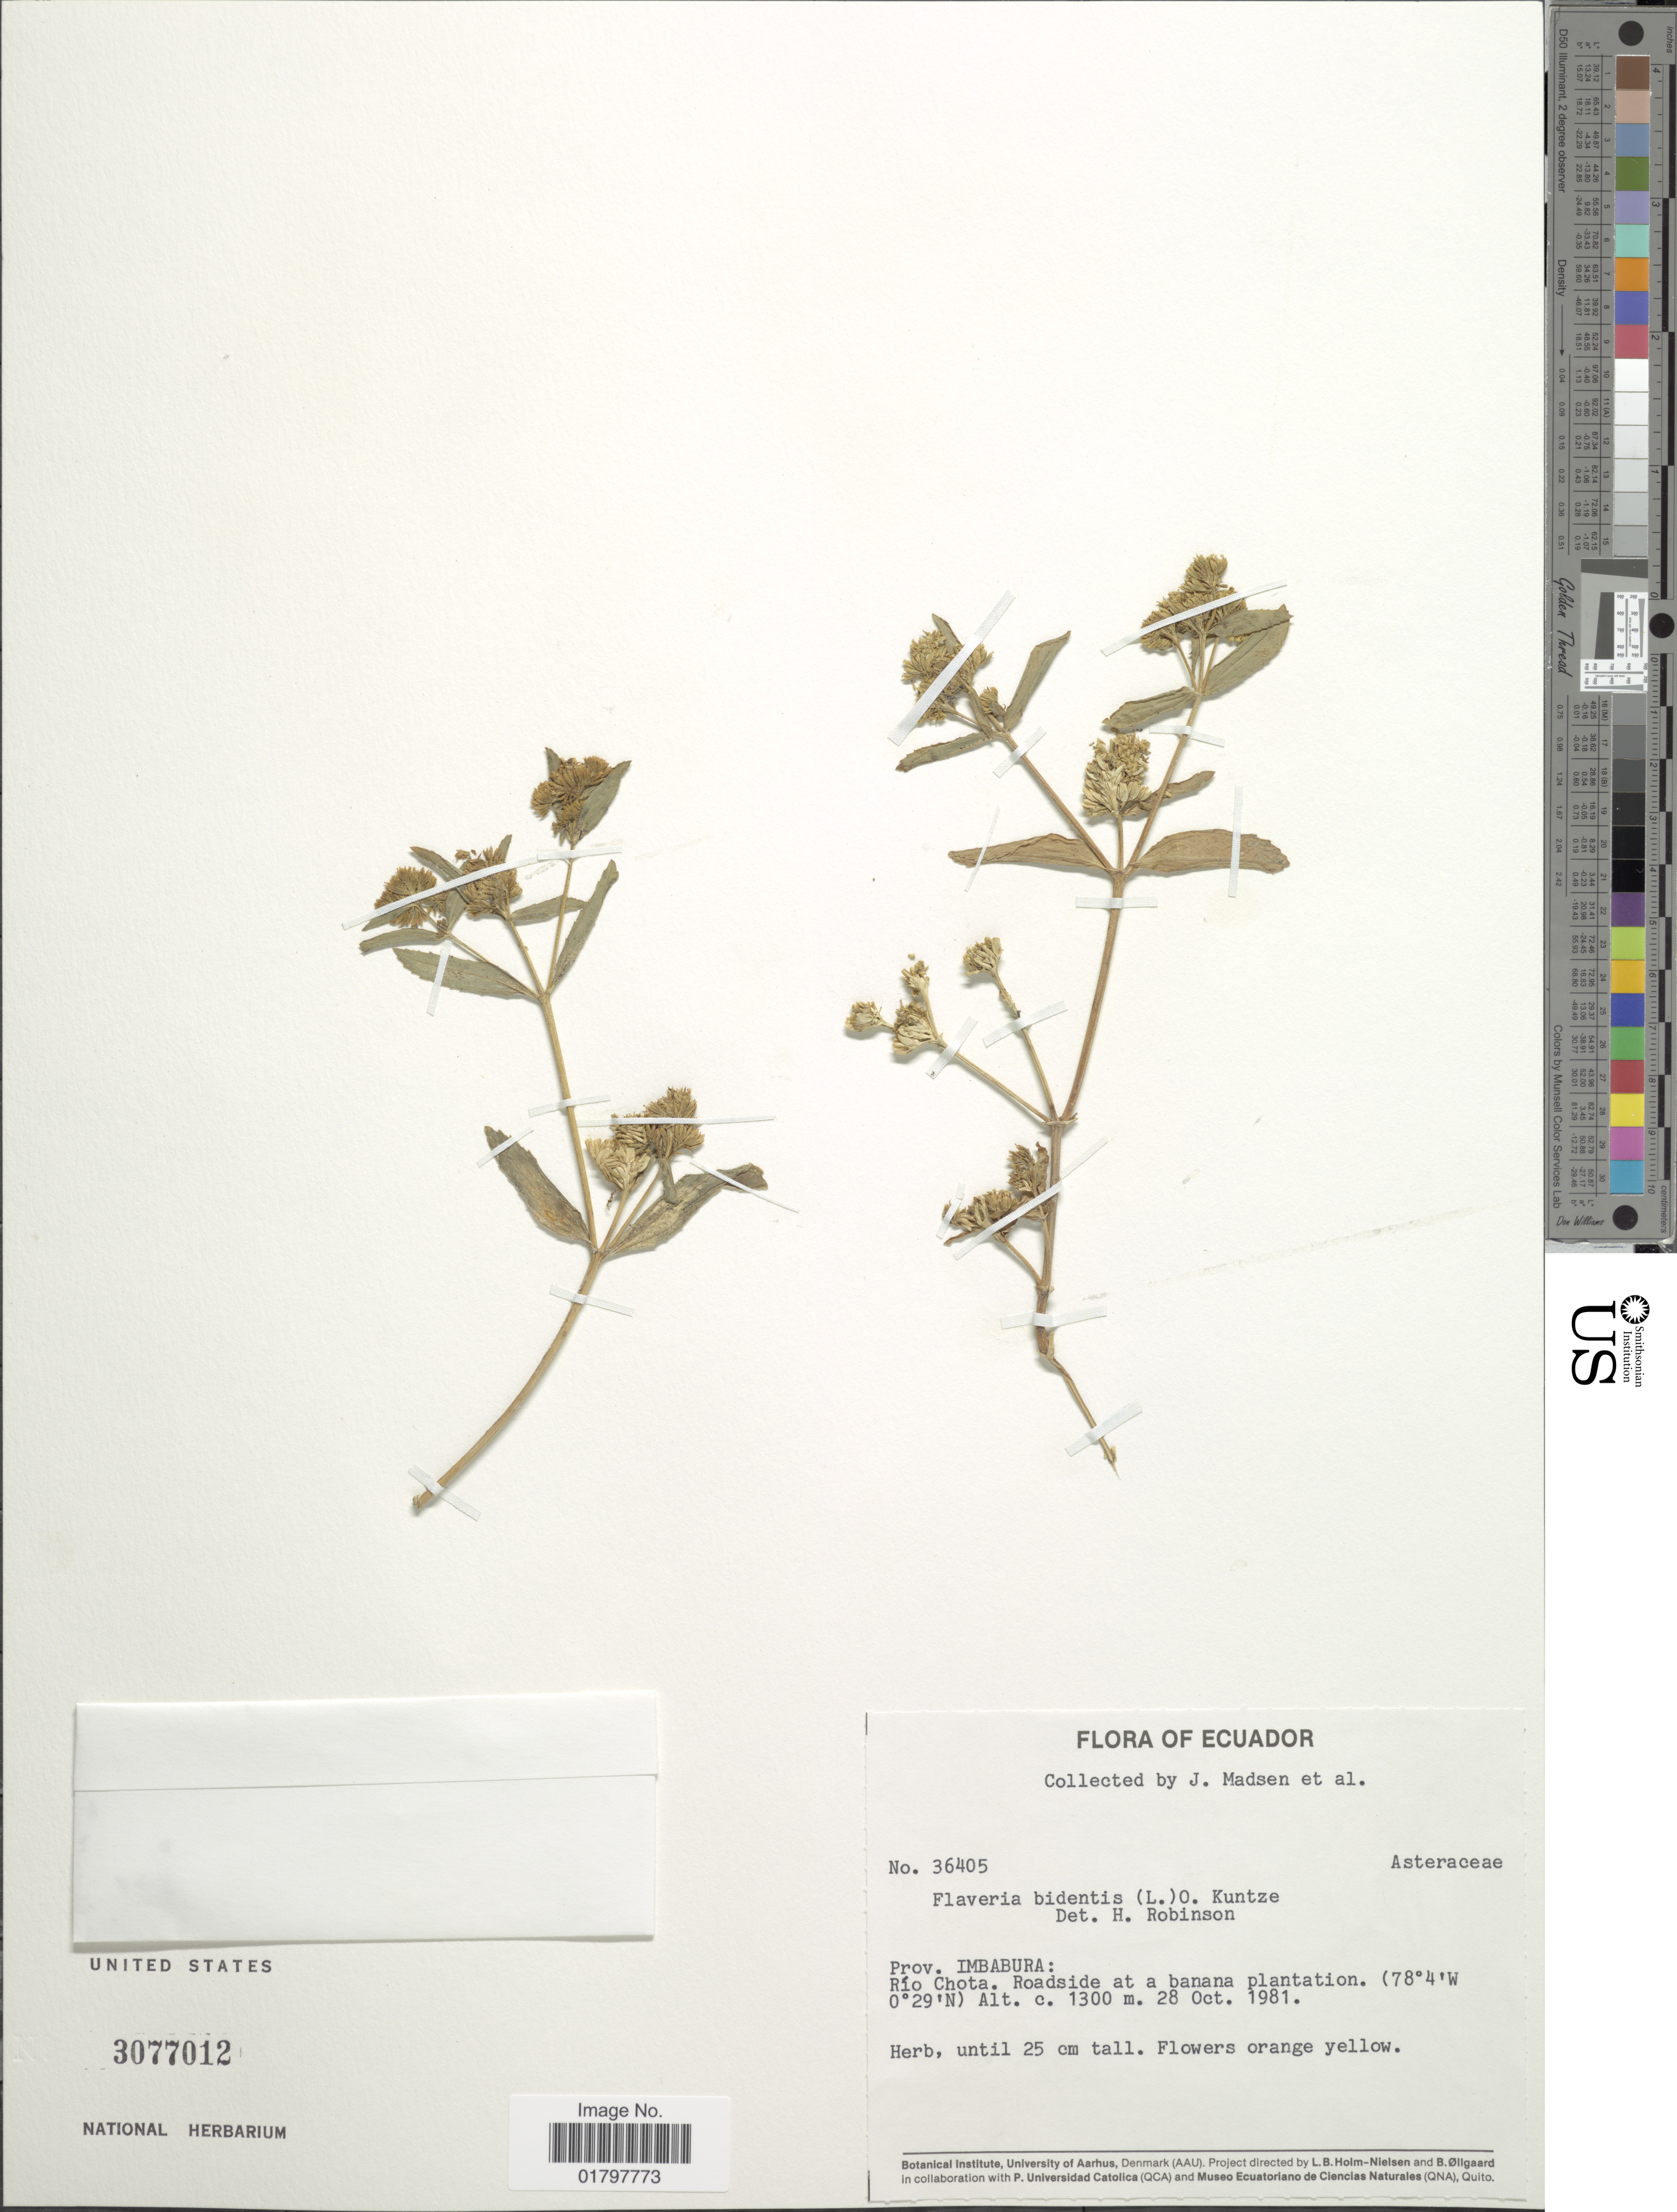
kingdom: Plantae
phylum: Tracheophyta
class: Magnoliopsida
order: Asterales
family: Asteraceae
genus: Flaveria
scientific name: Flaveria bidentis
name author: (L.) Kuntze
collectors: J. Madsen & et al.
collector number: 36405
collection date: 1981-10-28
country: Ecuador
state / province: Imbabura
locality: Prov. Imbabura: Río Chota.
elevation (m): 1300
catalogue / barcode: US 3077012